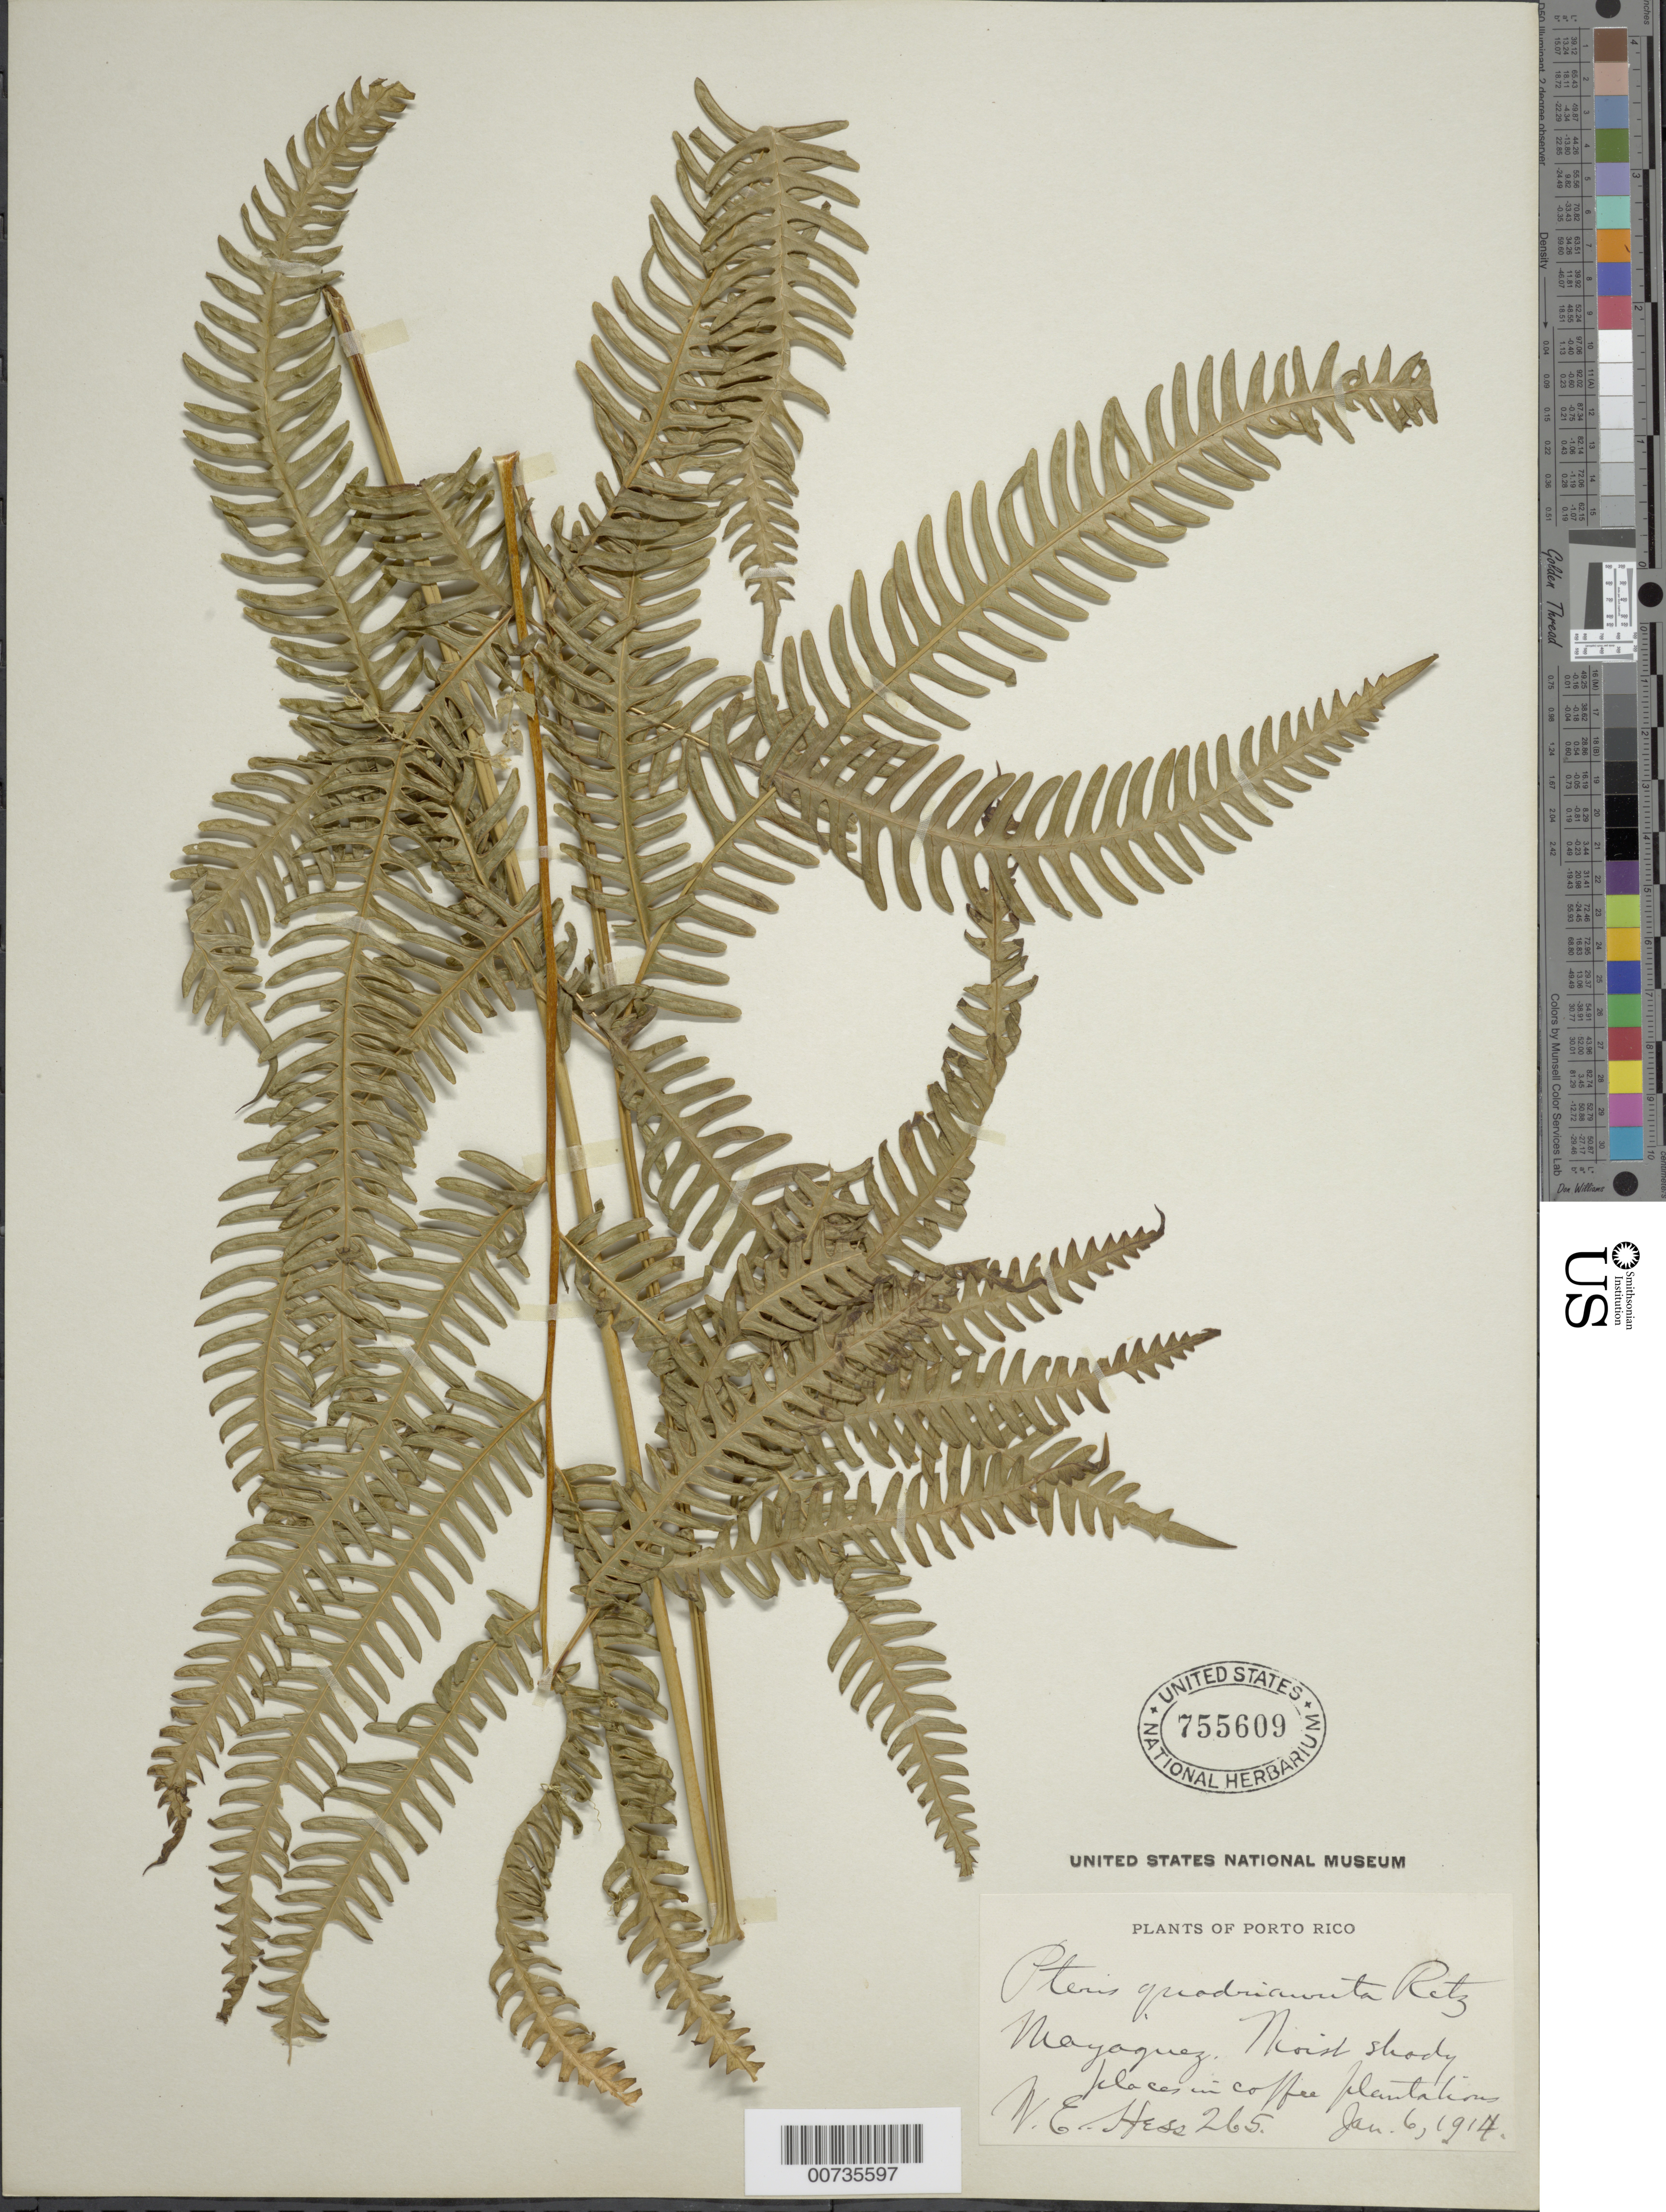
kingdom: Plantae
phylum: Tracheophyta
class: Polypodiopsida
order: Polypodiales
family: Pteridaceae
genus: Pteris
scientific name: Pteris quadriaurita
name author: Retz.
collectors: W. Hess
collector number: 265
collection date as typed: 06 Jan 1914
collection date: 1914-01-06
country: Puerto Rico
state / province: Mayagüez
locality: Mayaguez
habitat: Moist shady places in coffee plantation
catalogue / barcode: US 755609